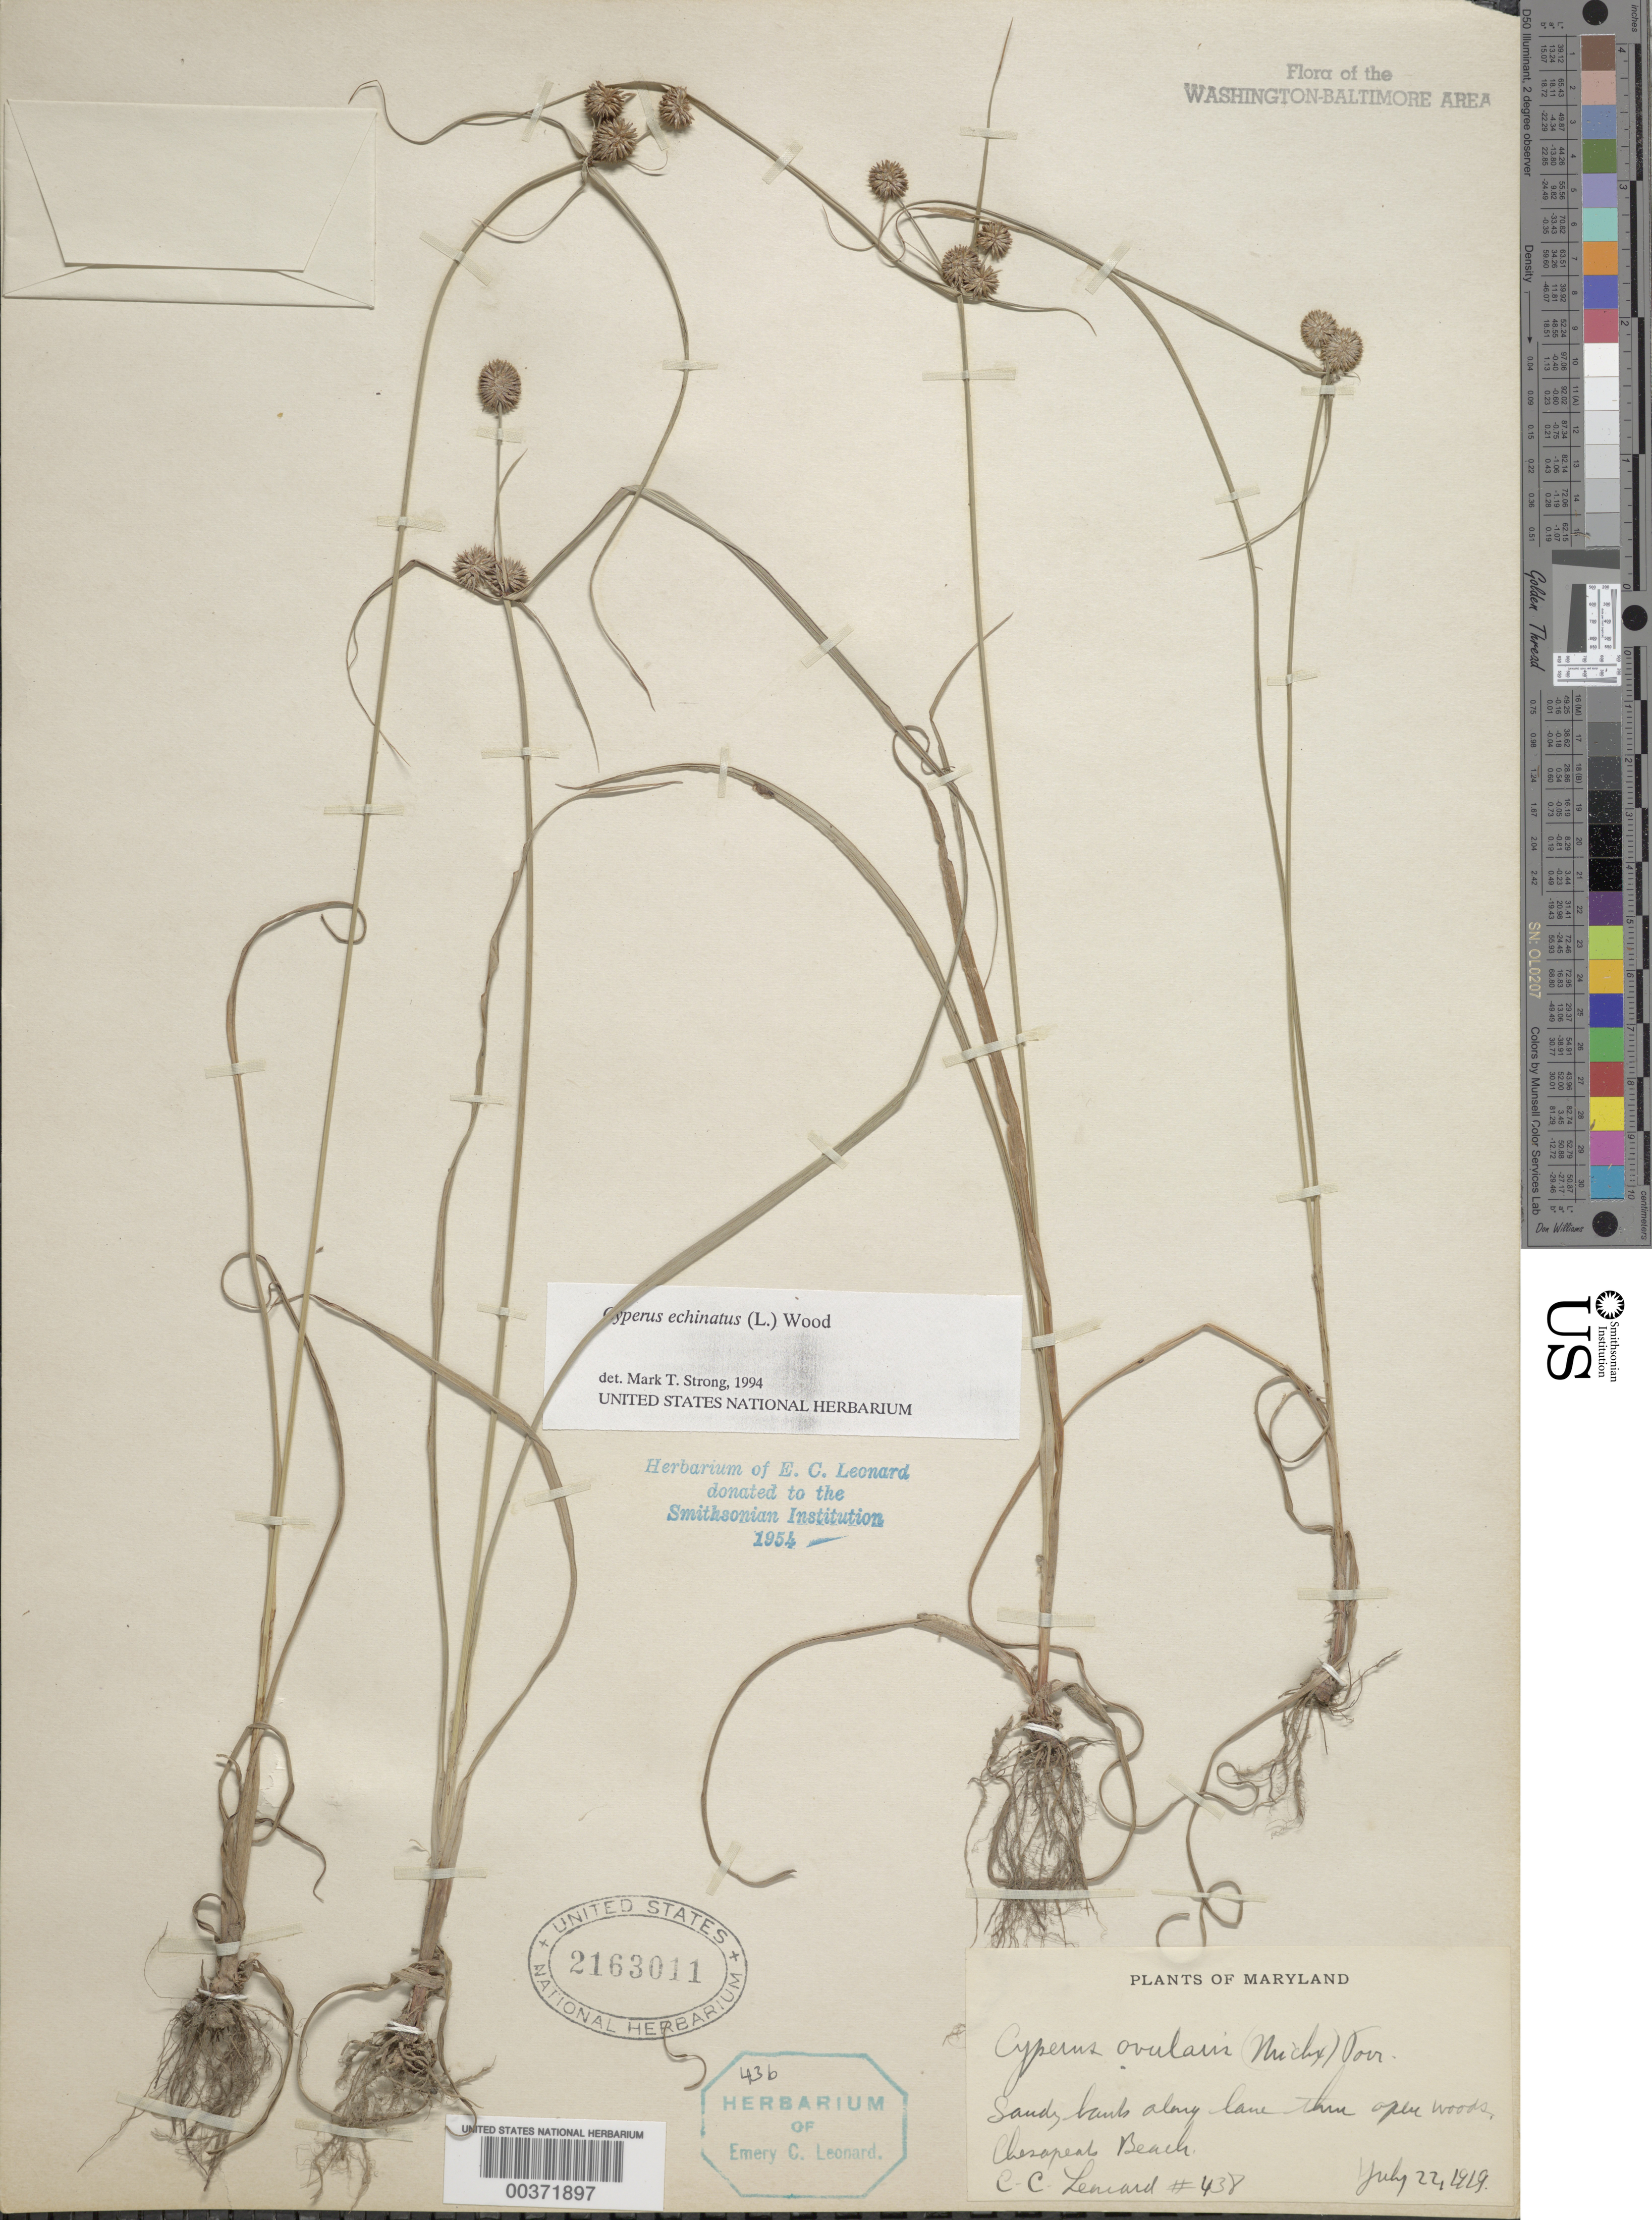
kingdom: Plantae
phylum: Tracheophyta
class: Liliopsida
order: Poales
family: Cyperaceae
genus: Cyperus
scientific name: Cyperus echinatus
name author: (L.) Alph. Wood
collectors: E. C. Leonard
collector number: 438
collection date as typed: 22 Jul 1919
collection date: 1919-07-22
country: United States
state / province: Maryland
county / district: Calvert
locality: Chesapeake Beach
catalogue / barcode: US 2163011